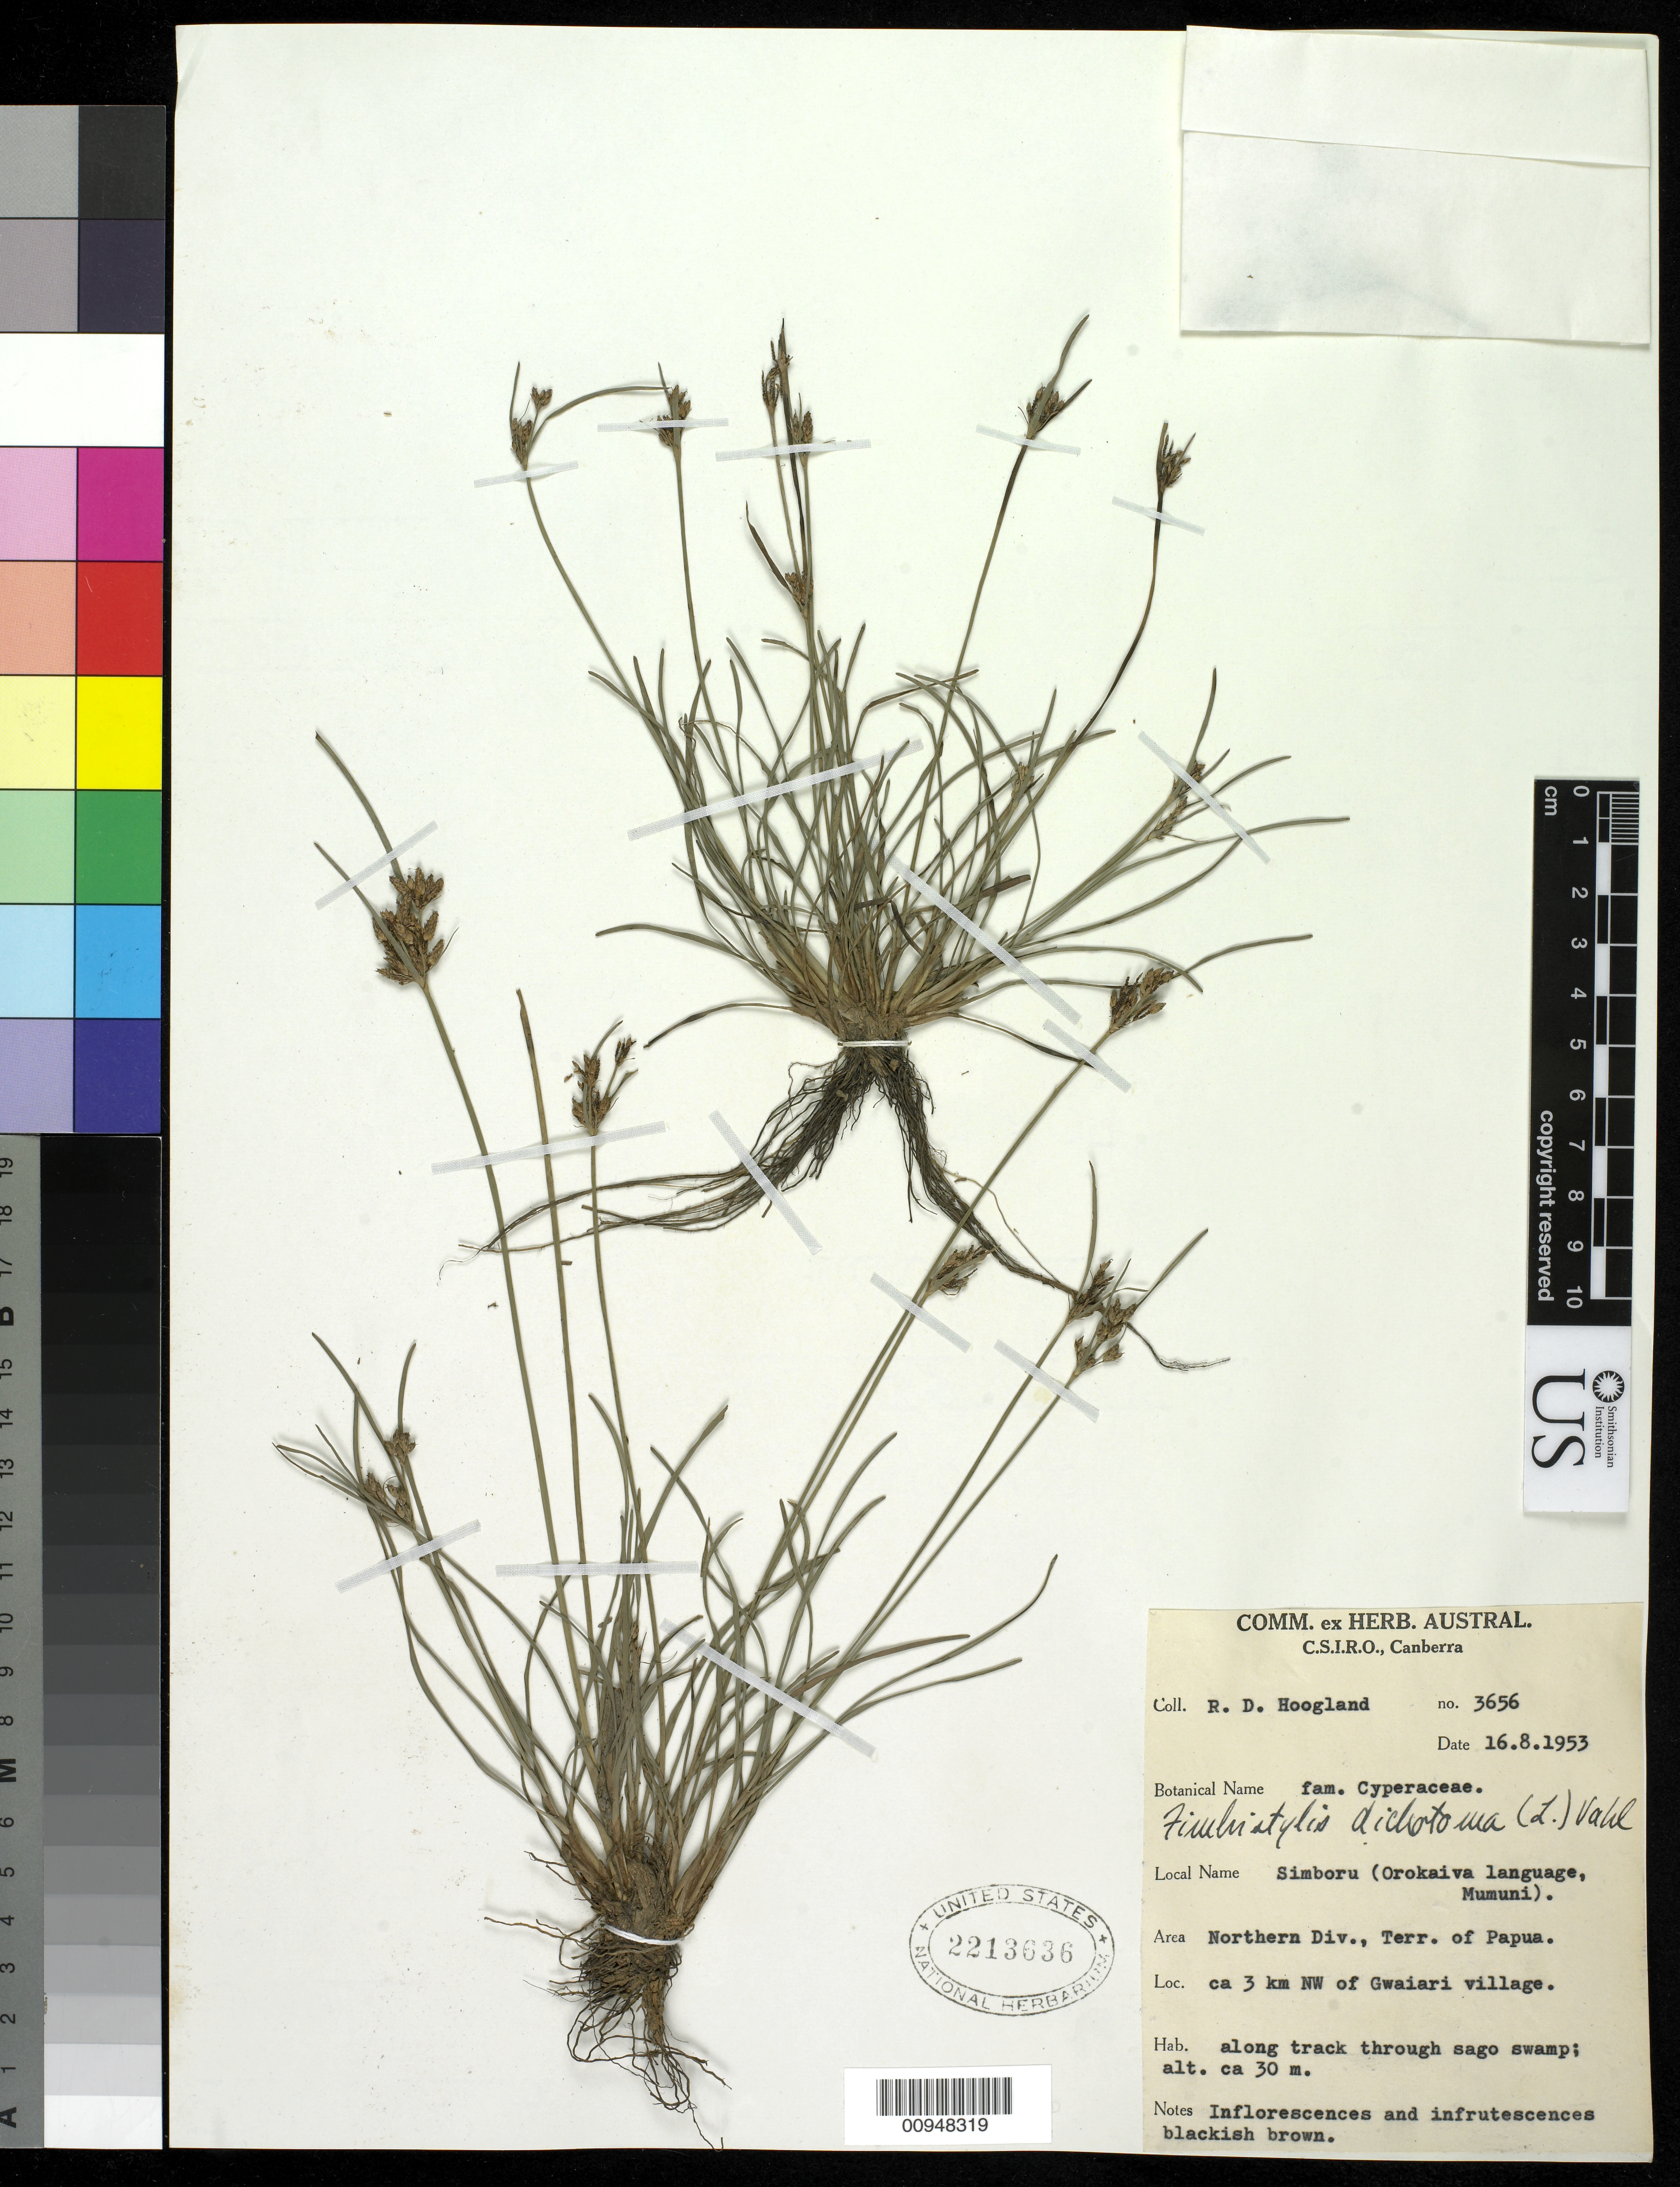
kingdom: Plantae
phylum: Tracheophyta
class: Liliopsida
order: Poales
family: Cyperaceae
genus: Fimbristylis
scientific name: Fimbristylis dichotoma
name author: (L.) Vahl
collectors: R. D. Hoogland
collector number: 3656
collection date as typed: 16 Aug 1953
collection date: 1953-08-16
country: Papua New Guinea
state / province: Northern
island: New Guinea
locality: Circa 3 kilometers NW of Gwaiari village.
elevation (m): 30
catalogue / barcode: US 2213636